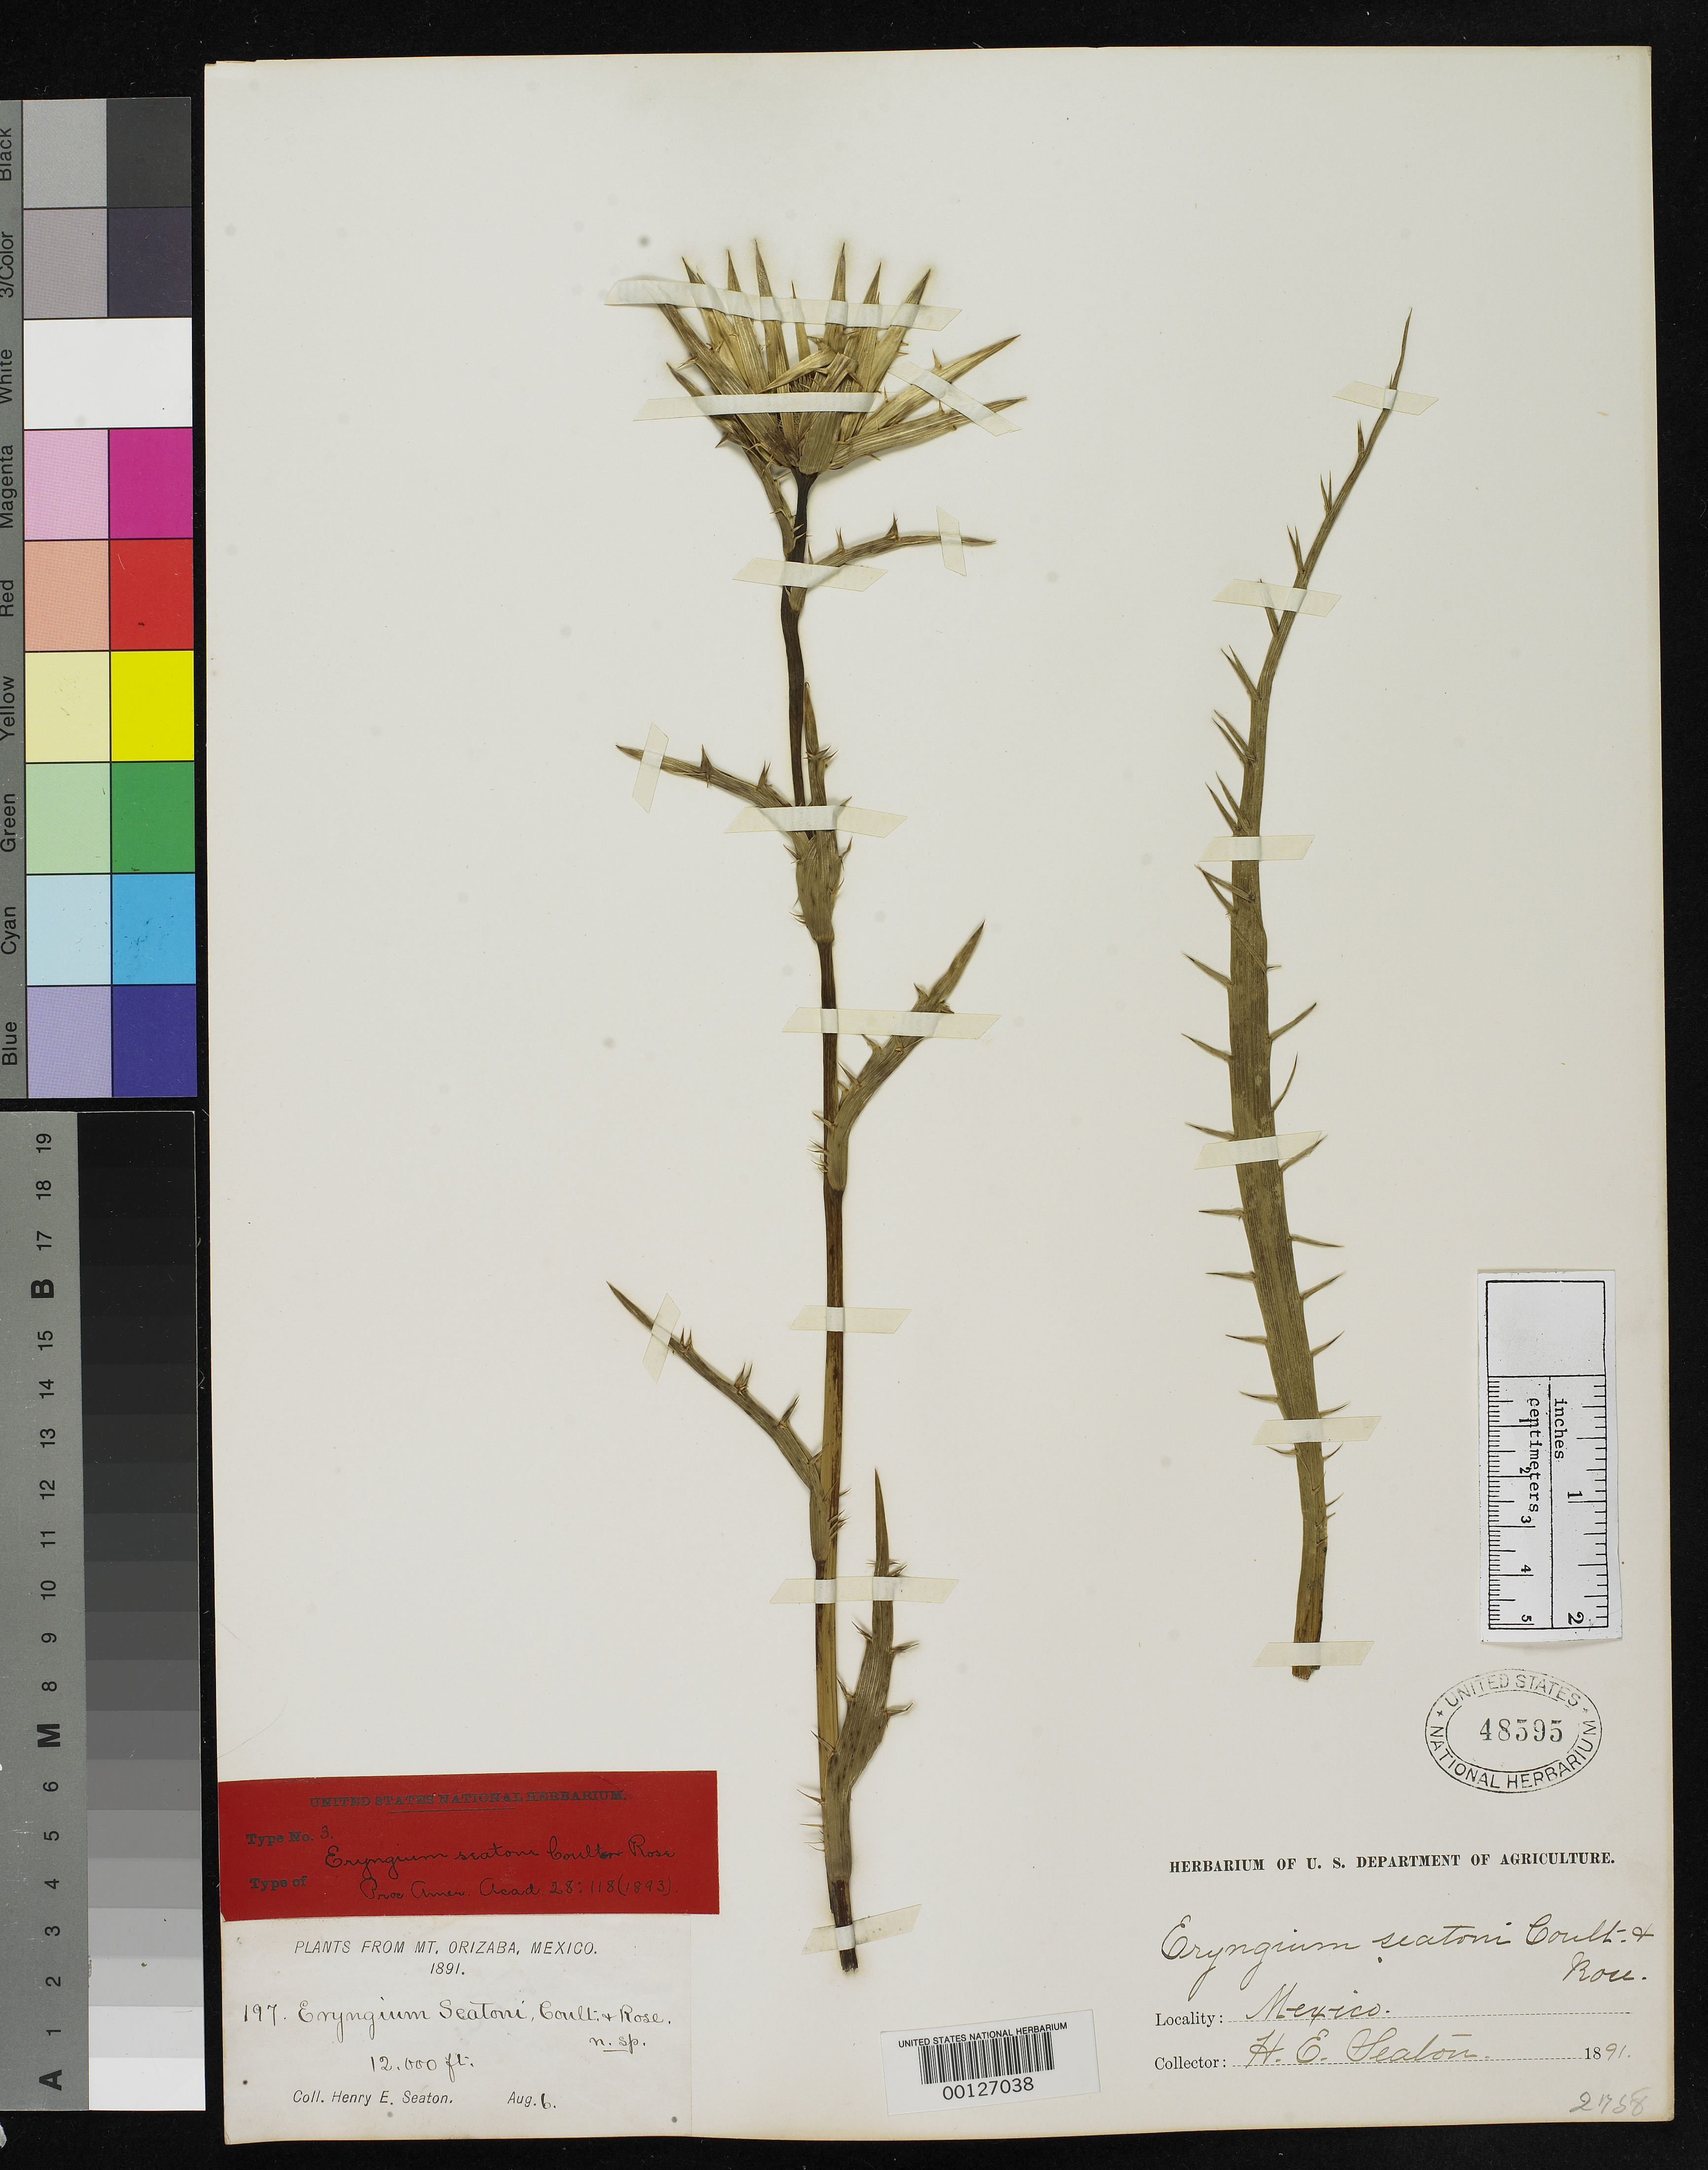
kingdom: Plantae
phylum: Tracheophyta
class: Magnoliopsida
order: Apiales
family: Apiaceae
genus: Eryngium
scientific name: Eryngium seatoni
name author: J.M. Coult. & Rose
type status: Isotype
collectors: H. E. Seaton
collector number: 197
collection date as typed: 06 Aug 1891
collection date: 1891-08-06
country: Mexico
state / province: Puebla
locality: Mt. Orizaba.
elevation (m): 3658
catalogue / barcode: US 48595